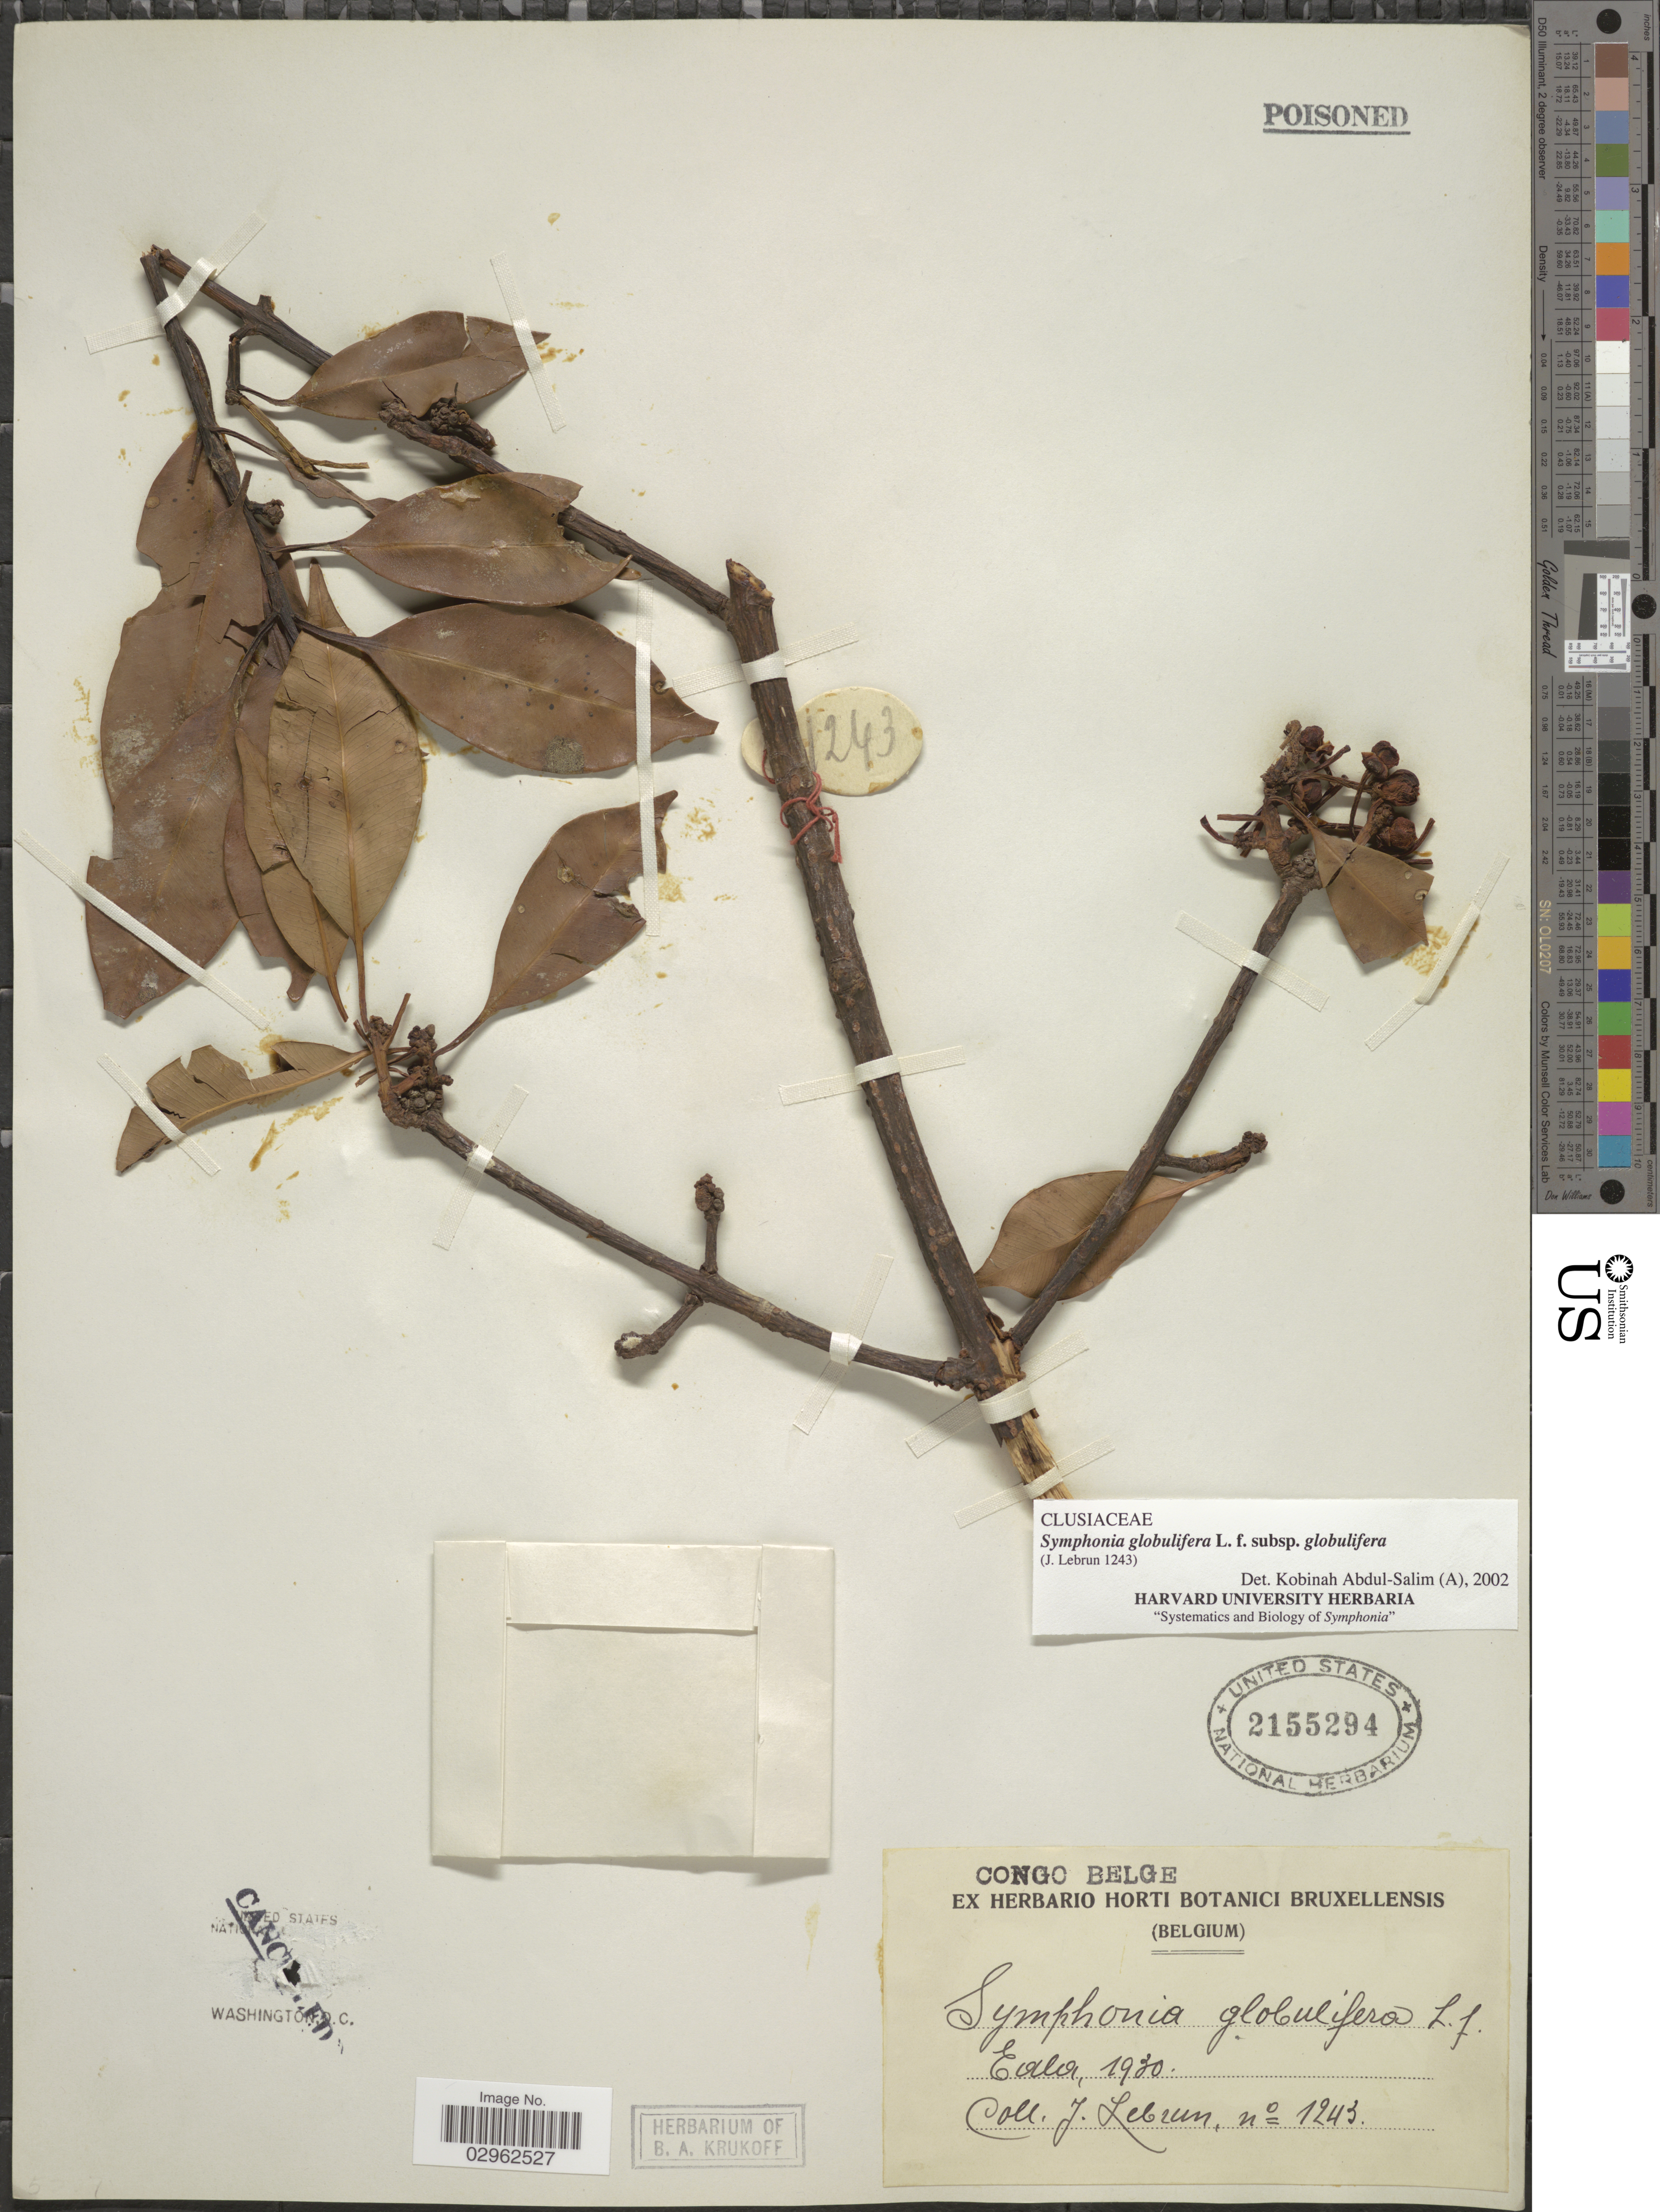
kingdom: Plantae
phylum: Tracheophyta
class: Magnoliopsida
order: Malpighiales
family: Clusiaceae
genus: Symphonia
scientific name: Symphonia globulifera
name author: L. f.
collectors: J. A. Lebrun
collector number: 1243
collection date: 1930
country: Congo, Democratic Republic of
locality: Congo Belge. Eala.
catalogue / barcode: US 2155294